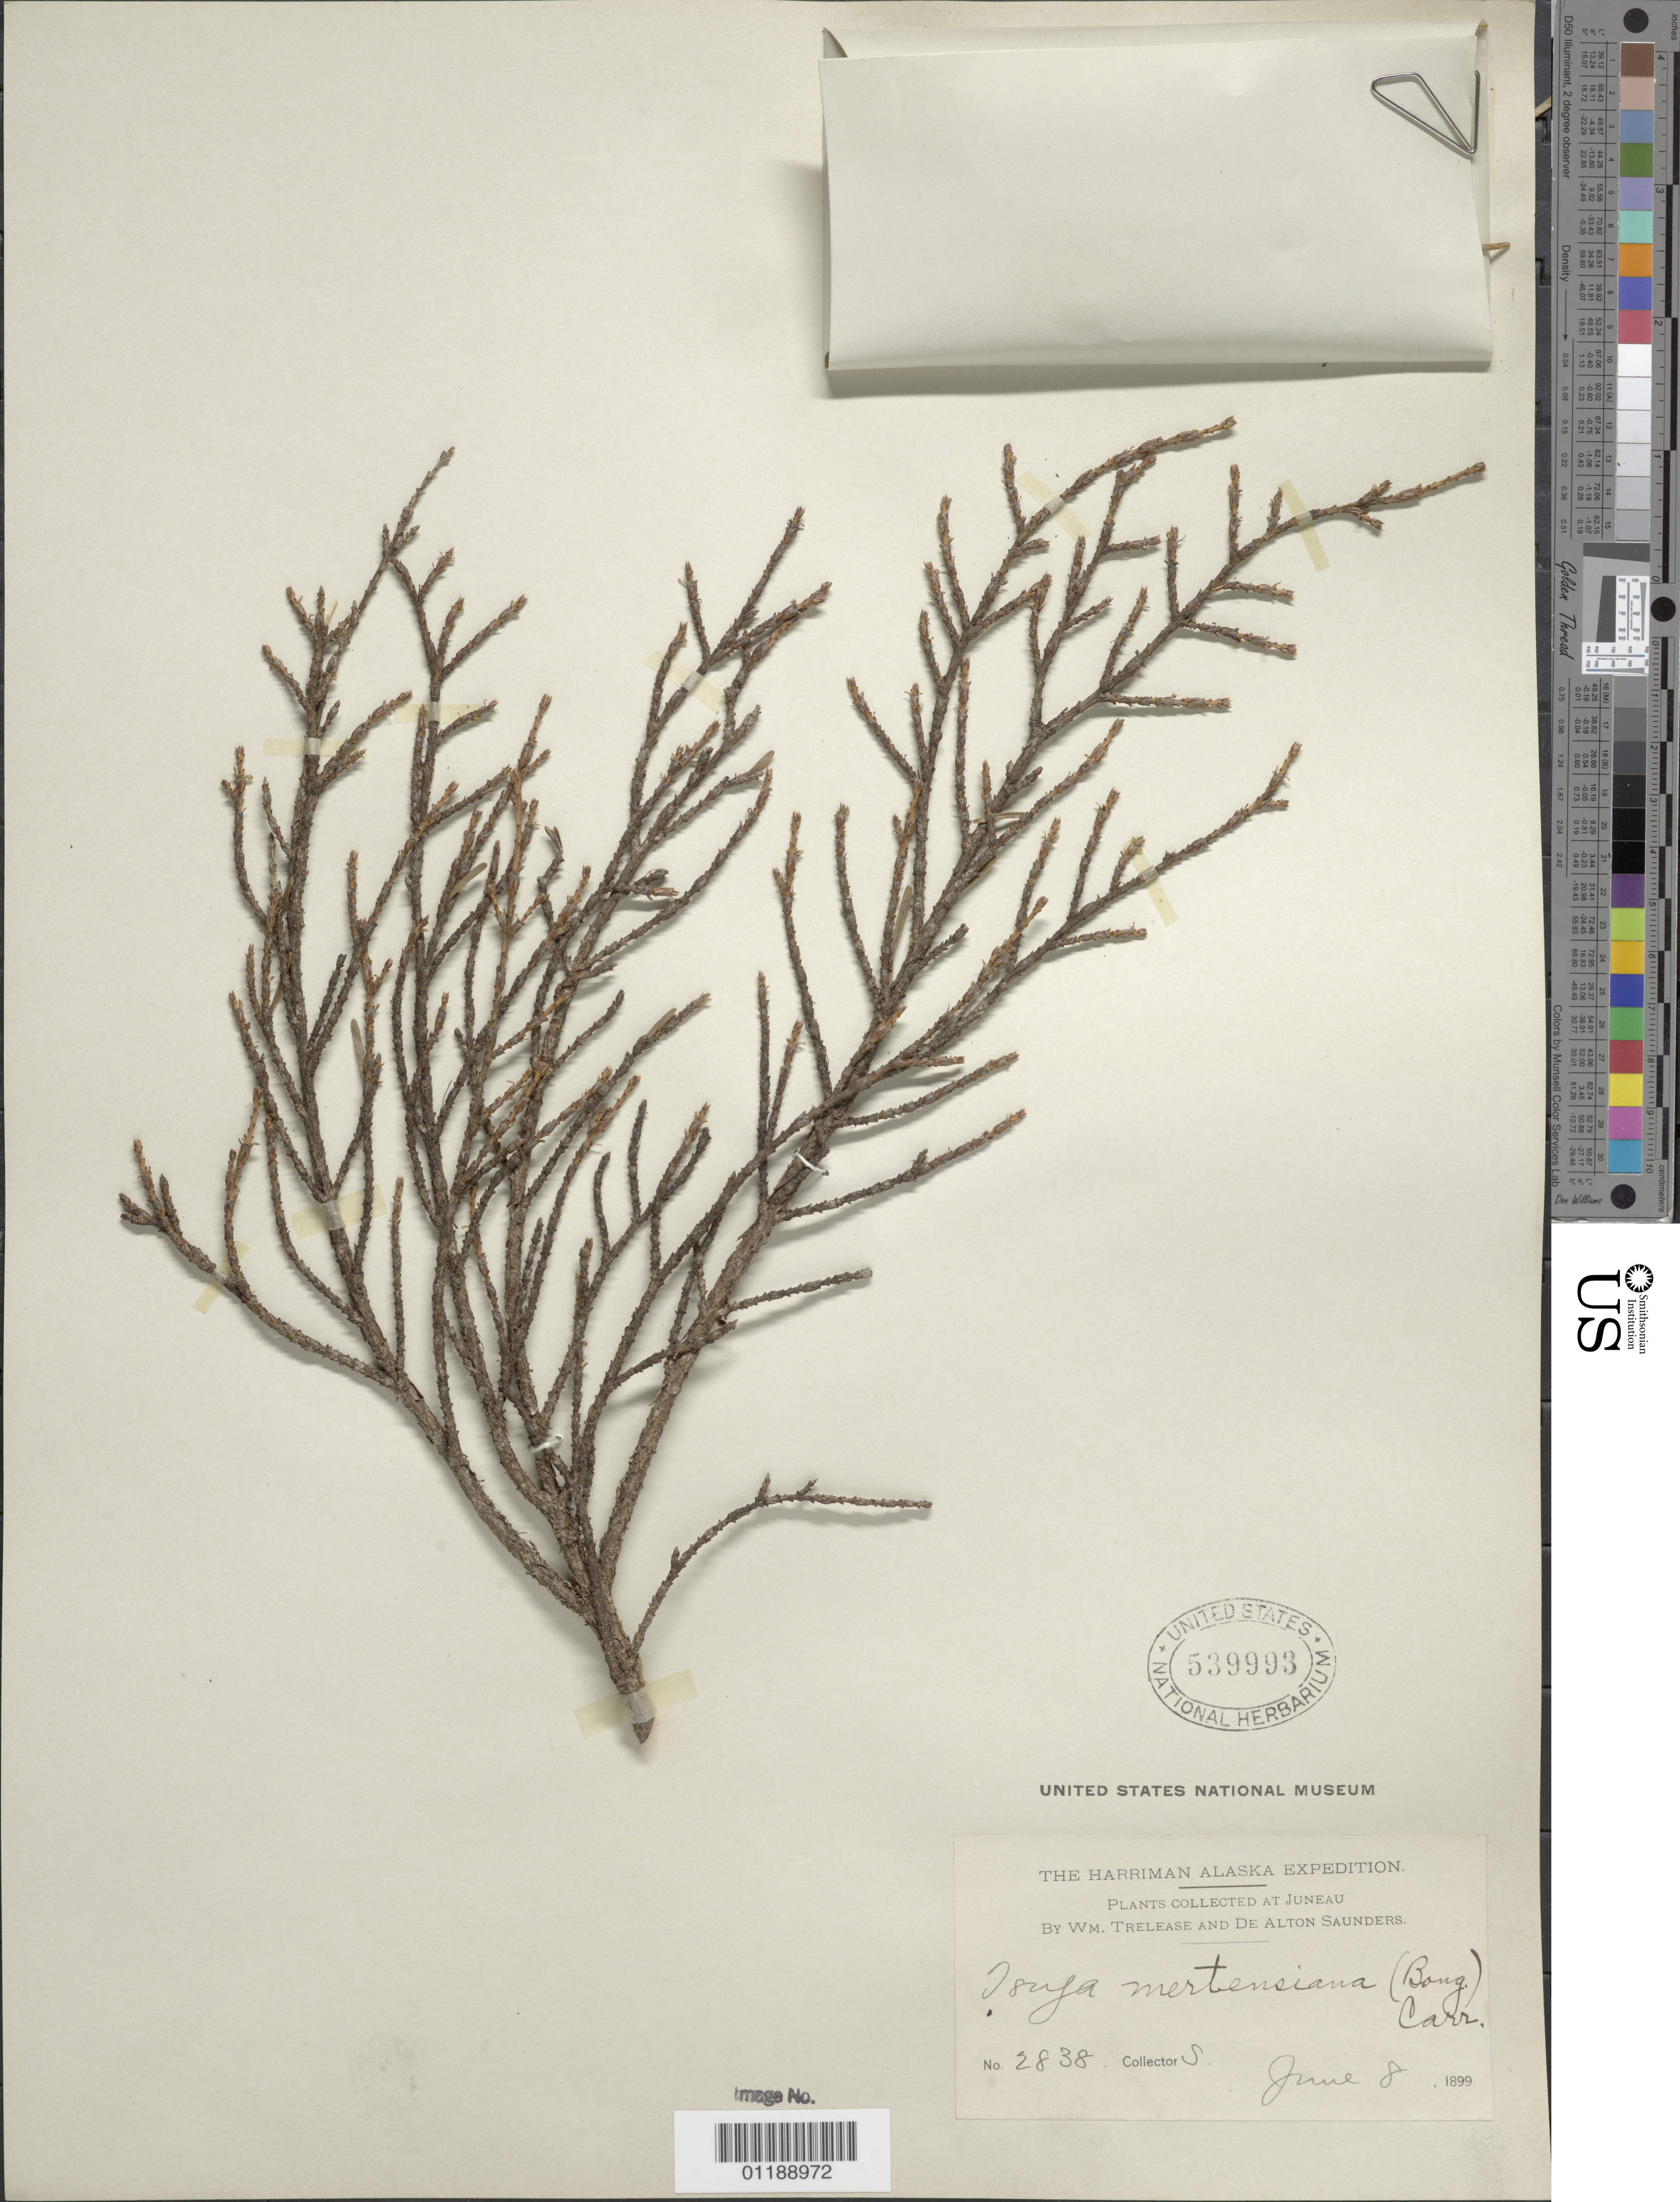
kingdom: Plantae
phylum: Tracheophyta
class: Pinopsida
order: Pinales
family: Pinaceae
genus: Tsuga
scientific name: Tsuga mertensiana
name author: (Bong.) Carrière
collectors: W. Trelease & D. Saunders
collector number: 2838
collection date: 1899-06-08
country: United States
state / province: Alaska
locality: Juneau.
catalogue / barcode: US 539993